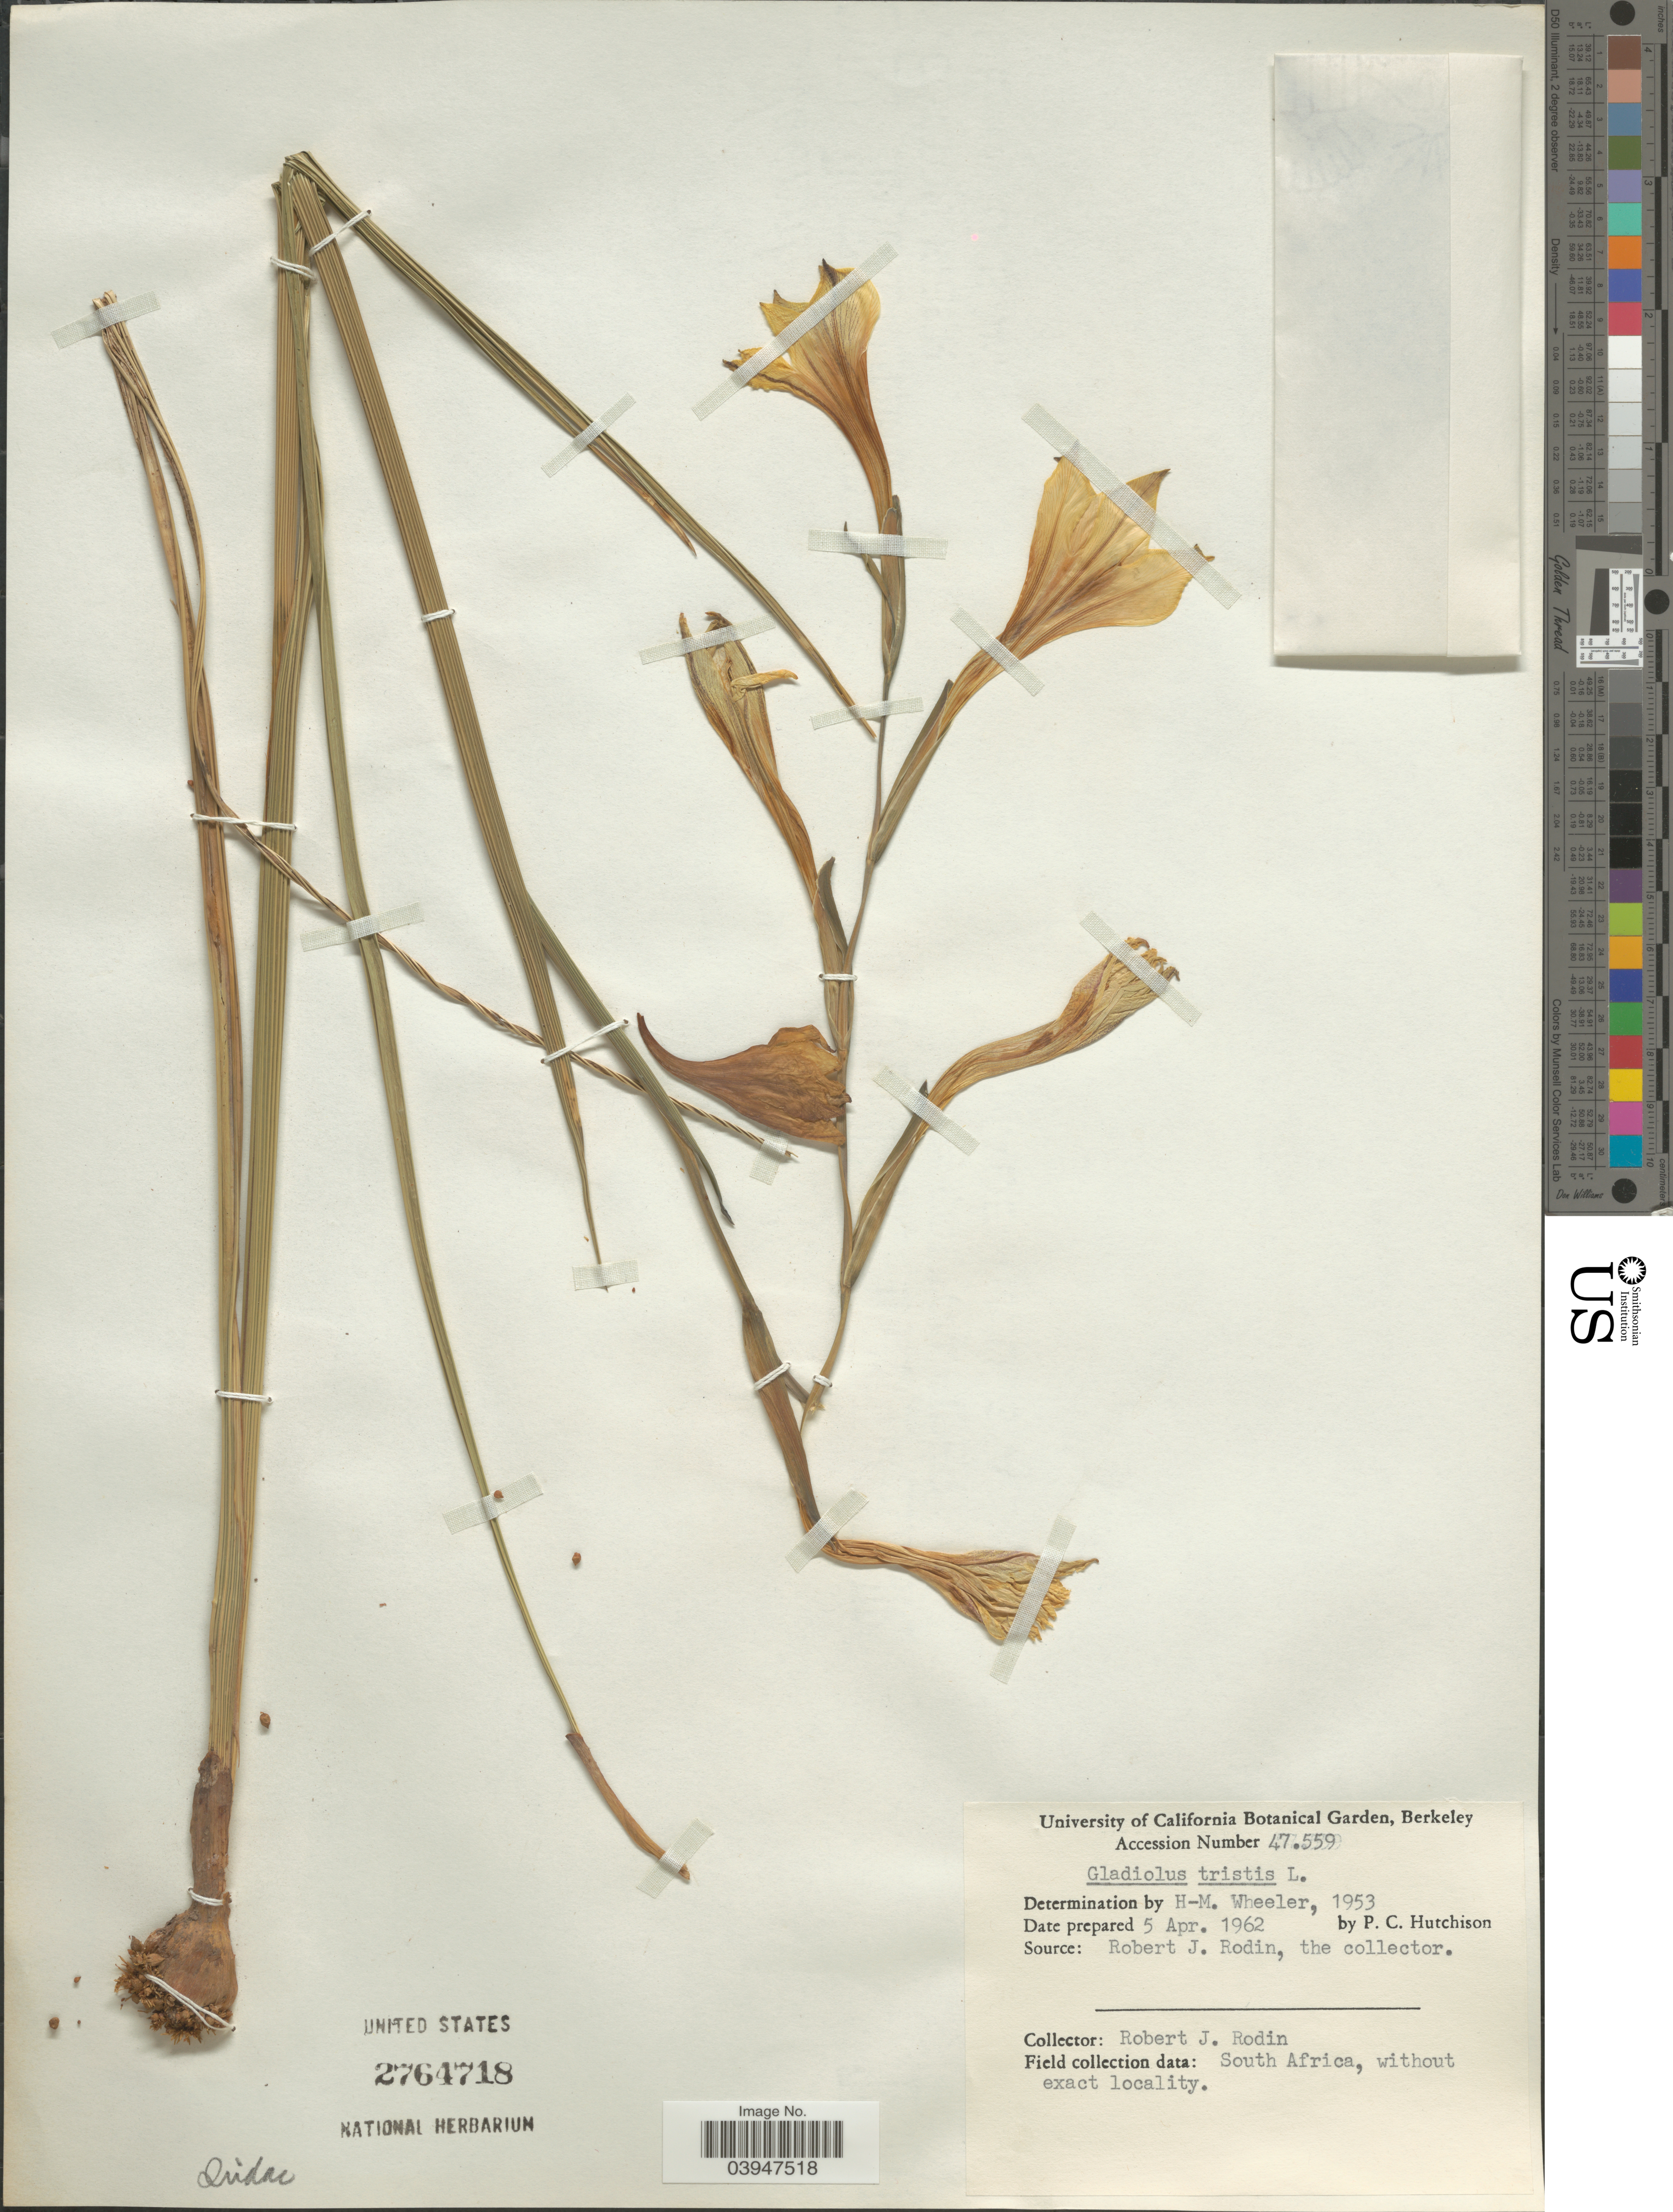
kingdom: Plantae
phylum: Tracheophyta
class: Liliopsida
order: Asparagales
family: Iridaceae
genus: Gladiolus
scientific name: Gladiolus tristis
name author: L.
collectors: P. C. Hutchison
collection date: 1962-04-05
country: United States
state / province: California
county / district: Alameda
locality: University of California Botanical Garden, Berkeley.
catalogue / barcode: US 2764718